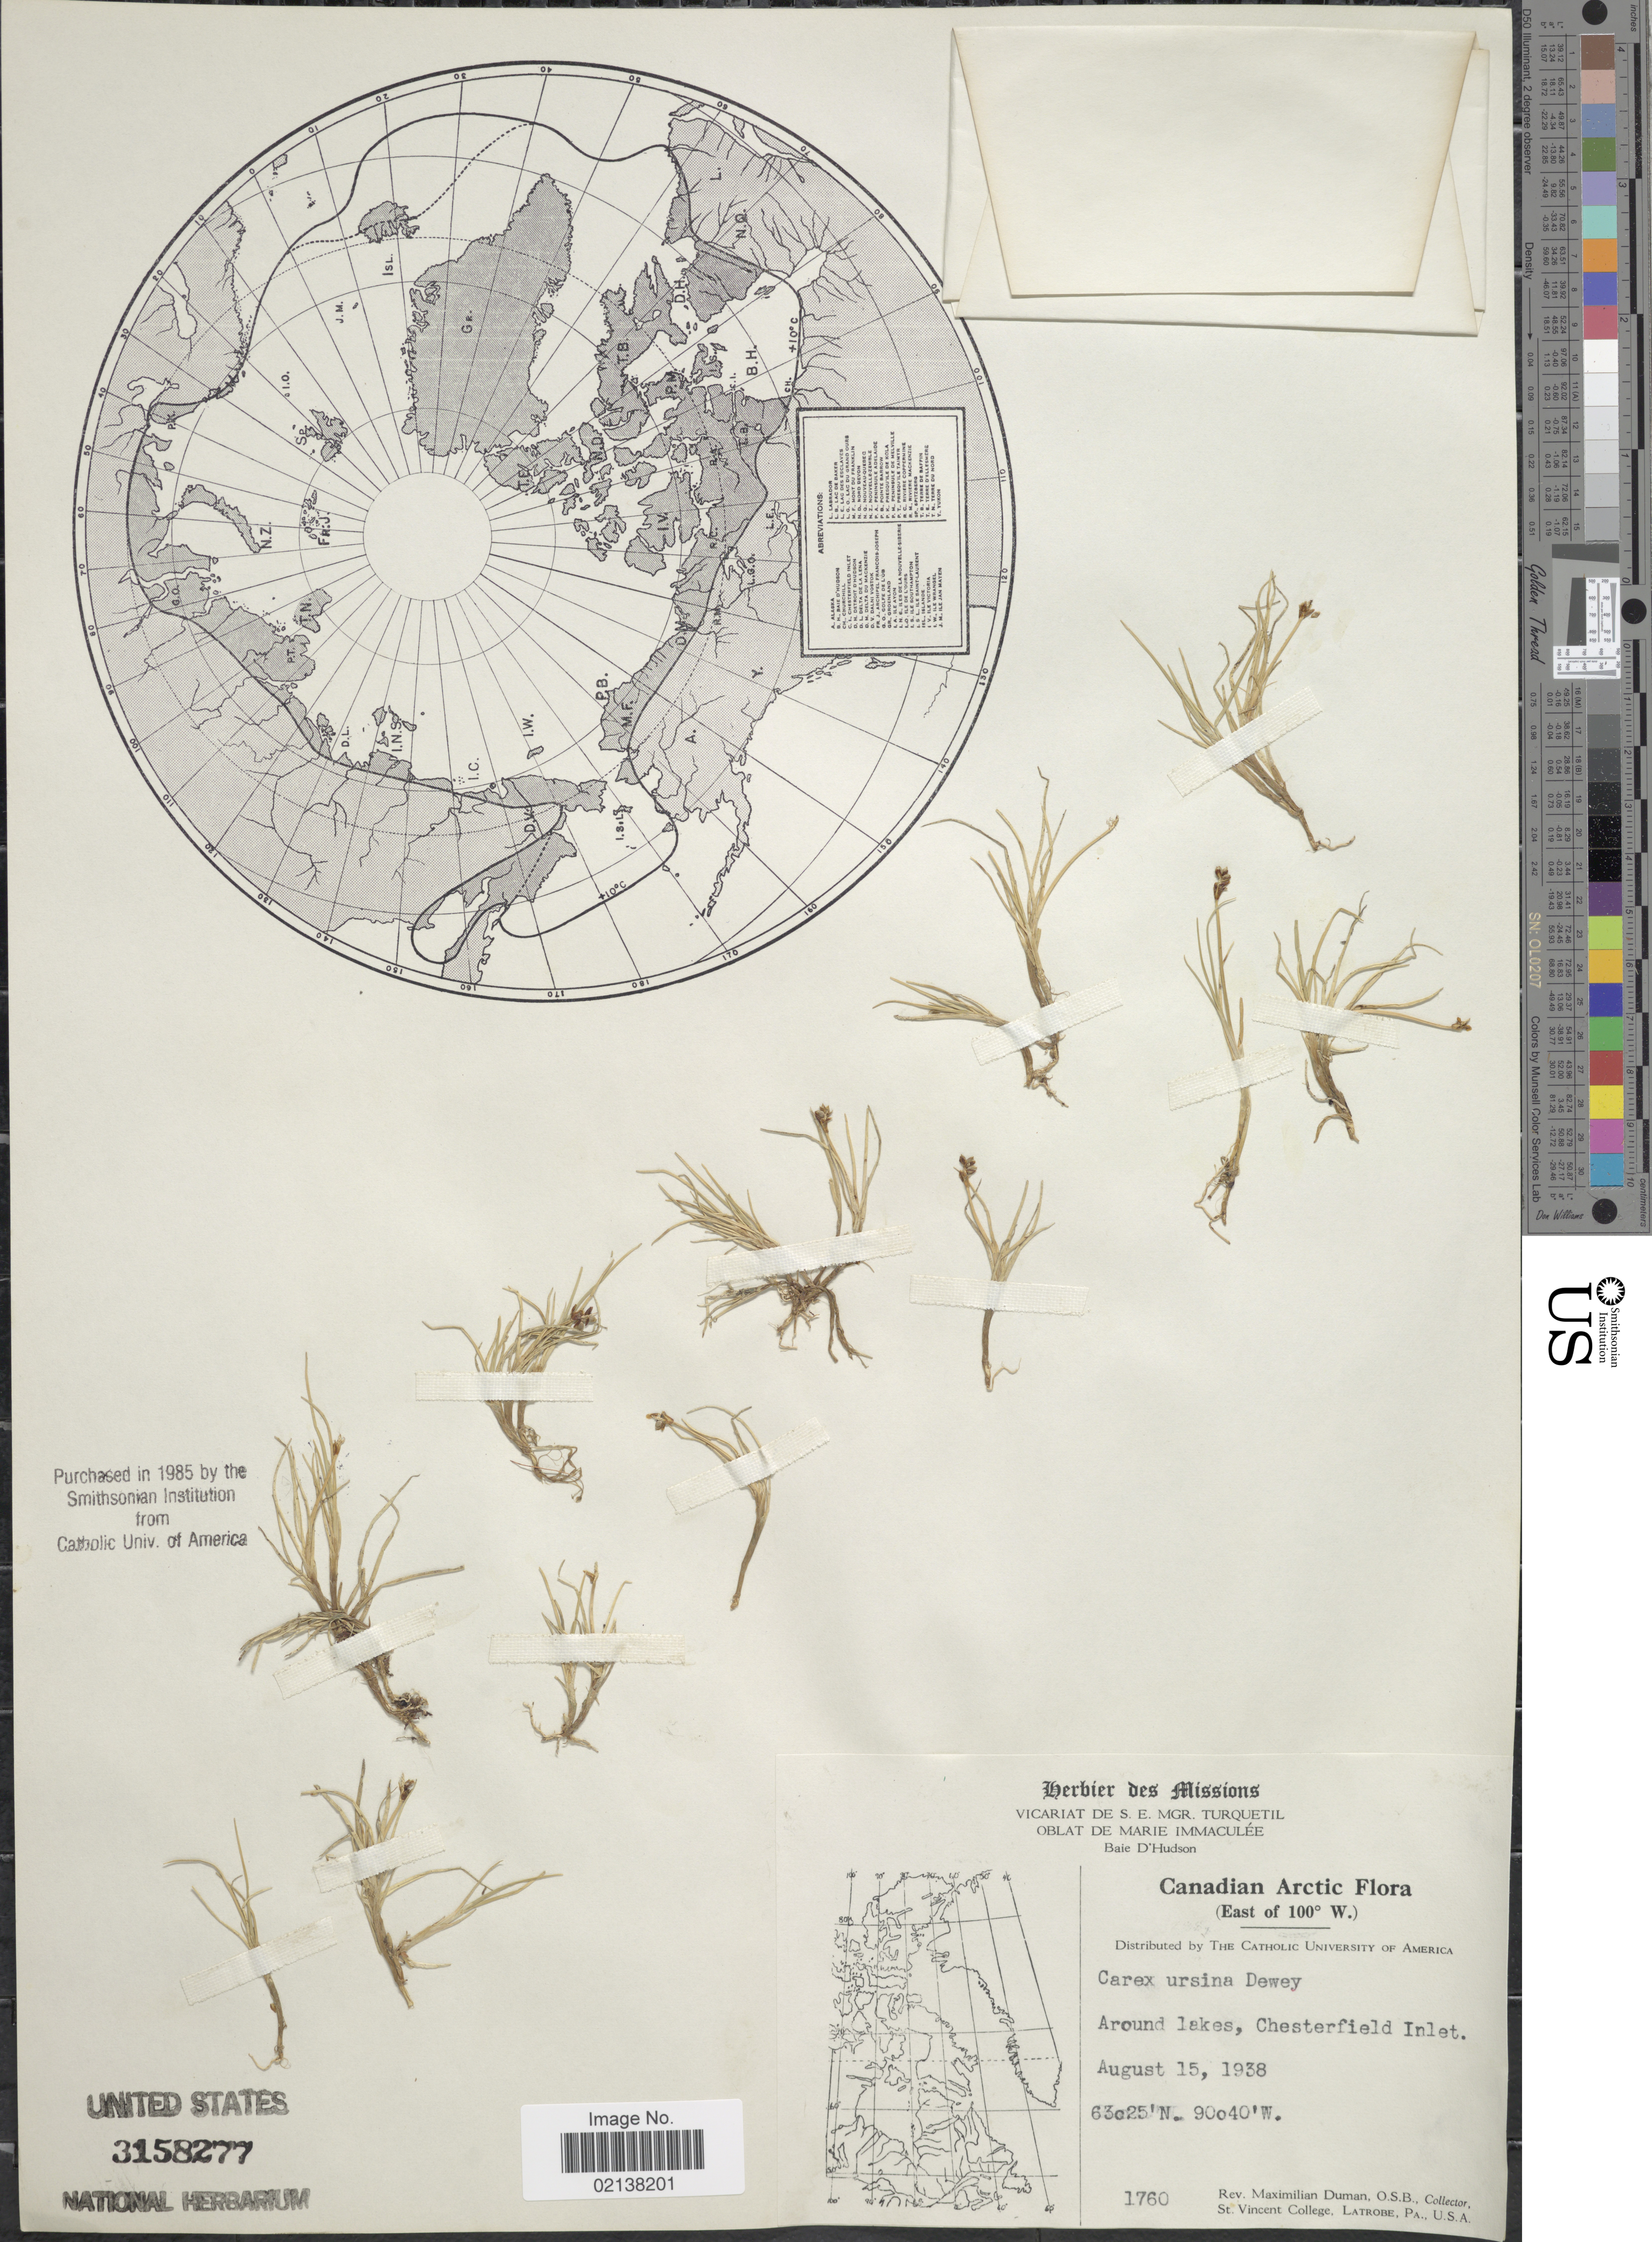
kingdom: Plantae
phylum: Tracheophyta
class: Liliopsida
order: Poales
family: Cyperaceae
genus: Carex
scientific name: Carex ursina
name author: Dewey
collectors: M. Duman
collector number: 1760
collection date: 1938-08-15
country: Canada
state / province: Nunavut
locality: Canadian Arctic. (East of 100º W.) Around lakes, Chesterfield Inlet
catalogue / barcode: US 3158277